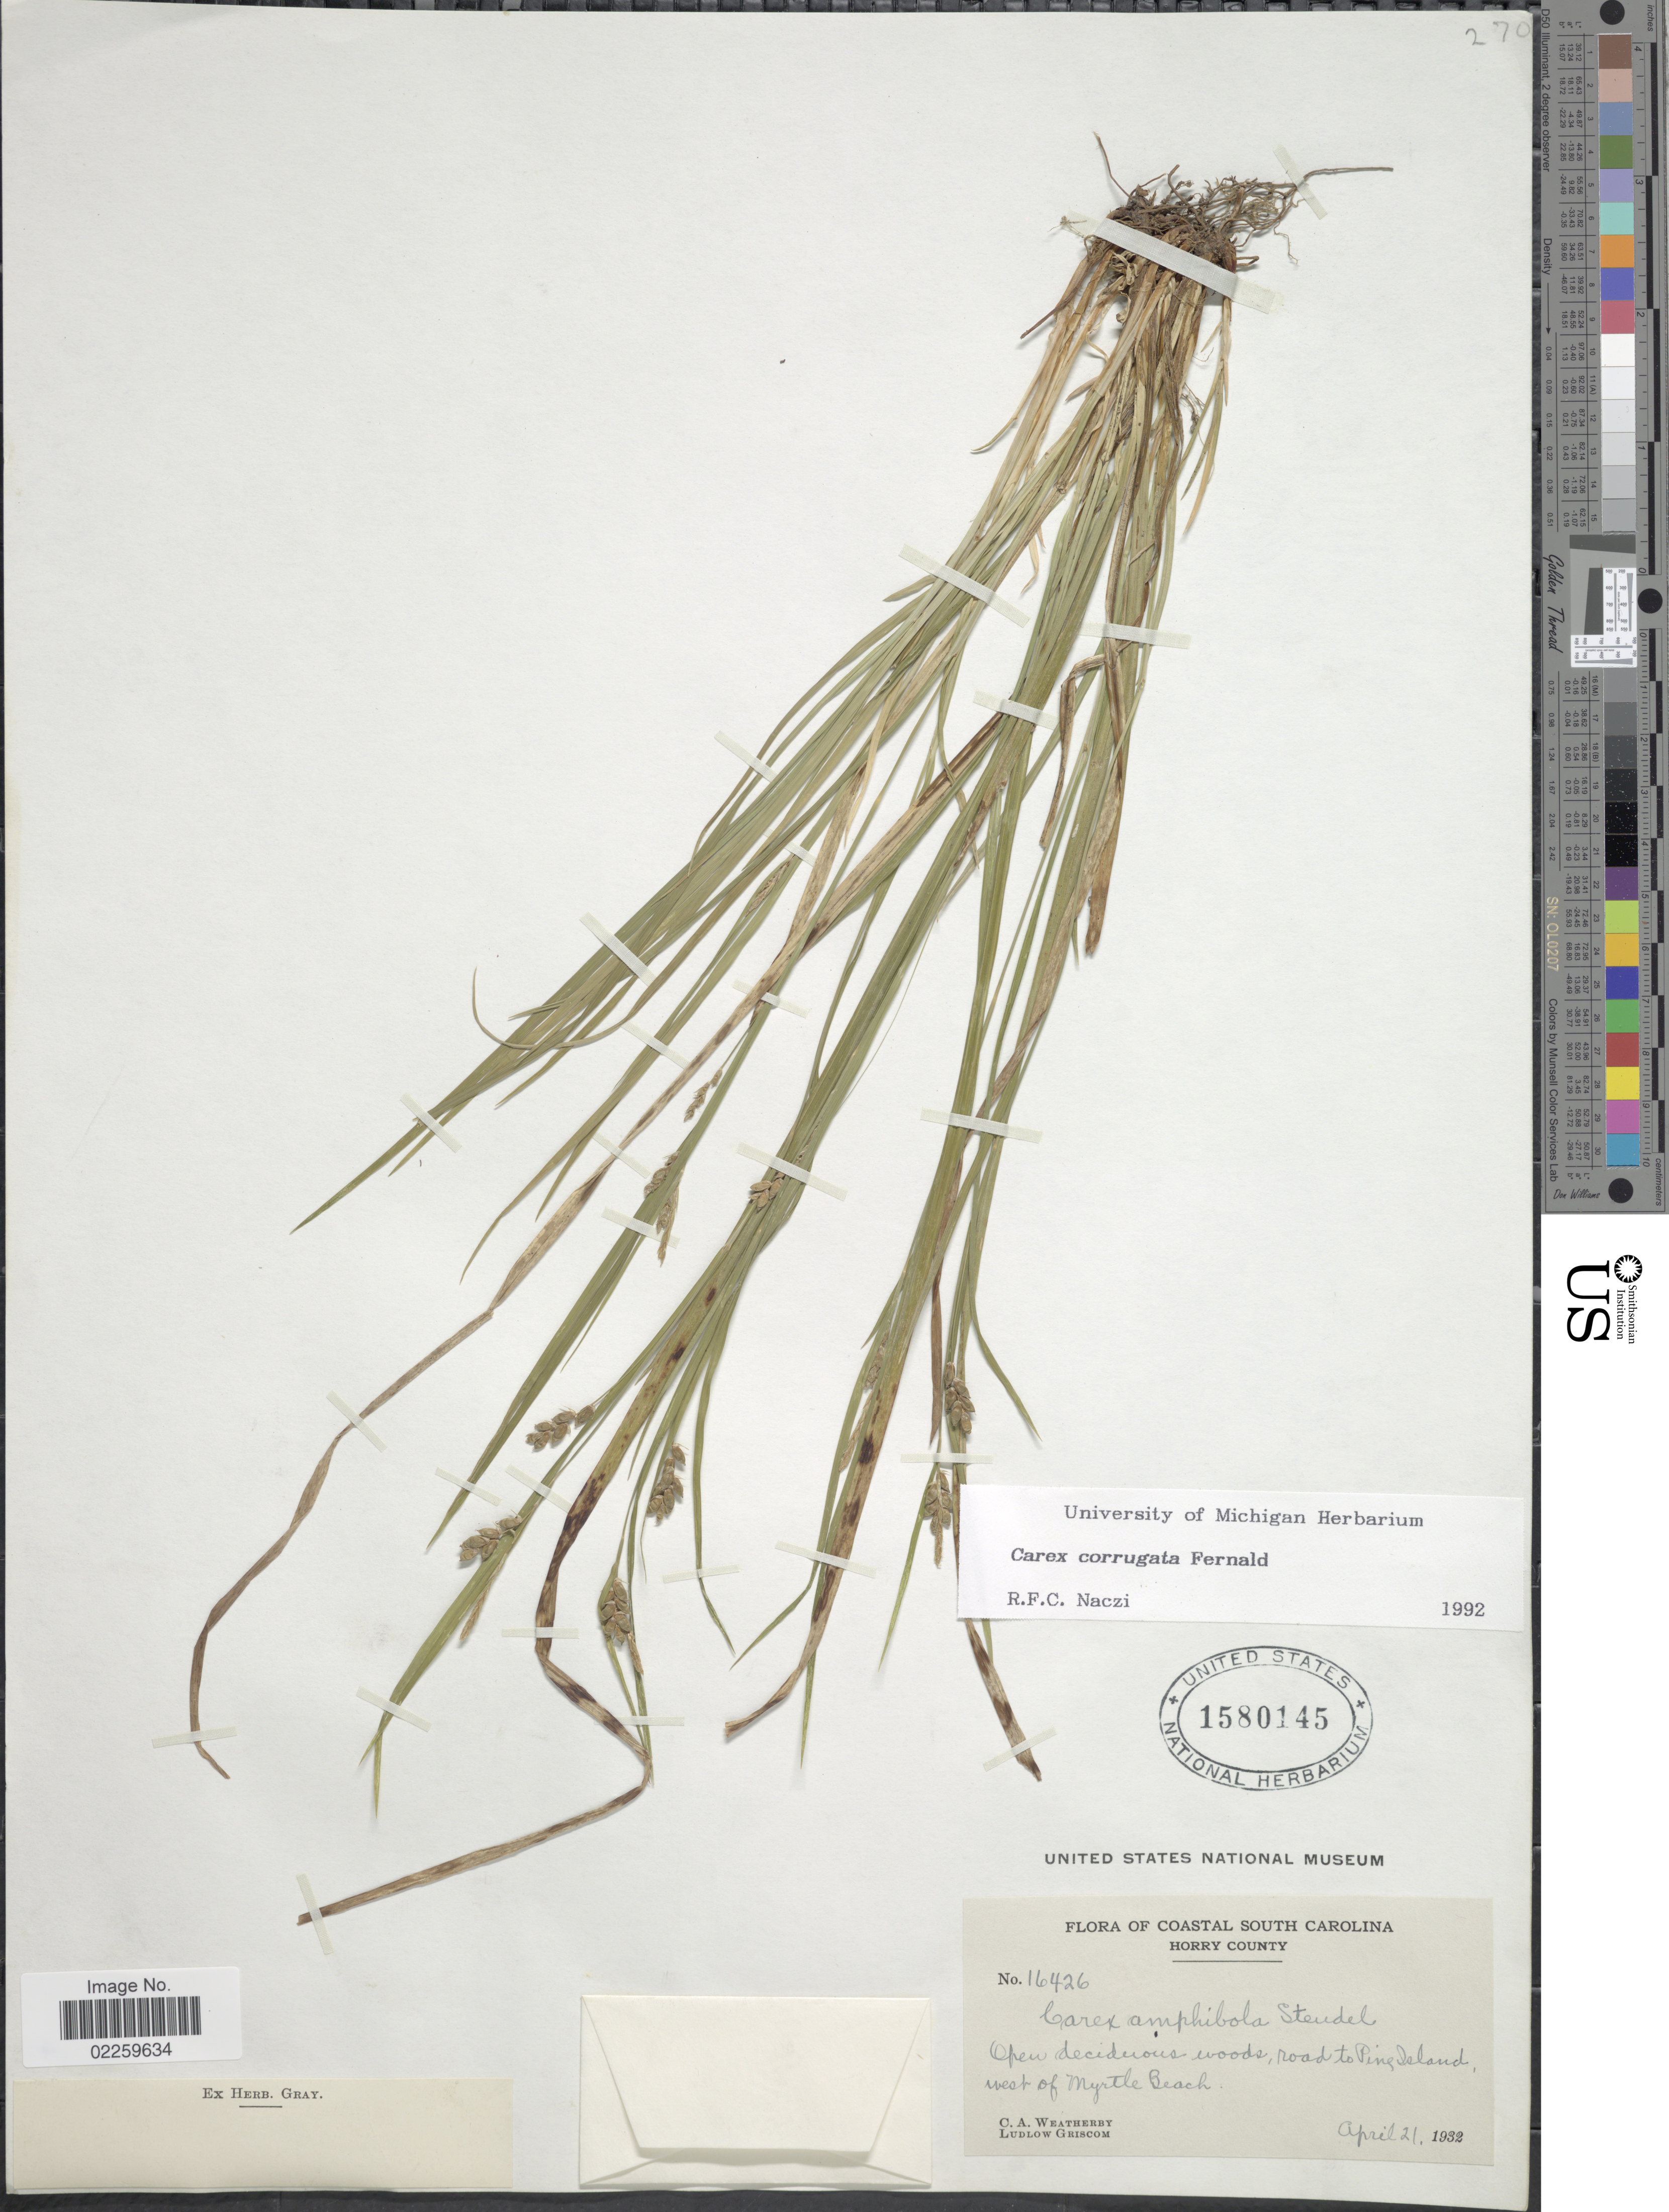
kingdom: Plantae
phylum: Tracheophyta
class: Liliopsida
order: Poales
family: Cyperaceae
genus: Carex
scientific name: Carex corrugata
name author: Fernald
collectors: C. A. Weatherby & L. Griscom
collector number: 16426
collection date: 1932-04-21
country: United States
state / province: South Carolina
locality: Coastal South Carolina, Horry County, road to Ping Island, west of Myrtle Beach.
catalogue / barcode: US 1580145